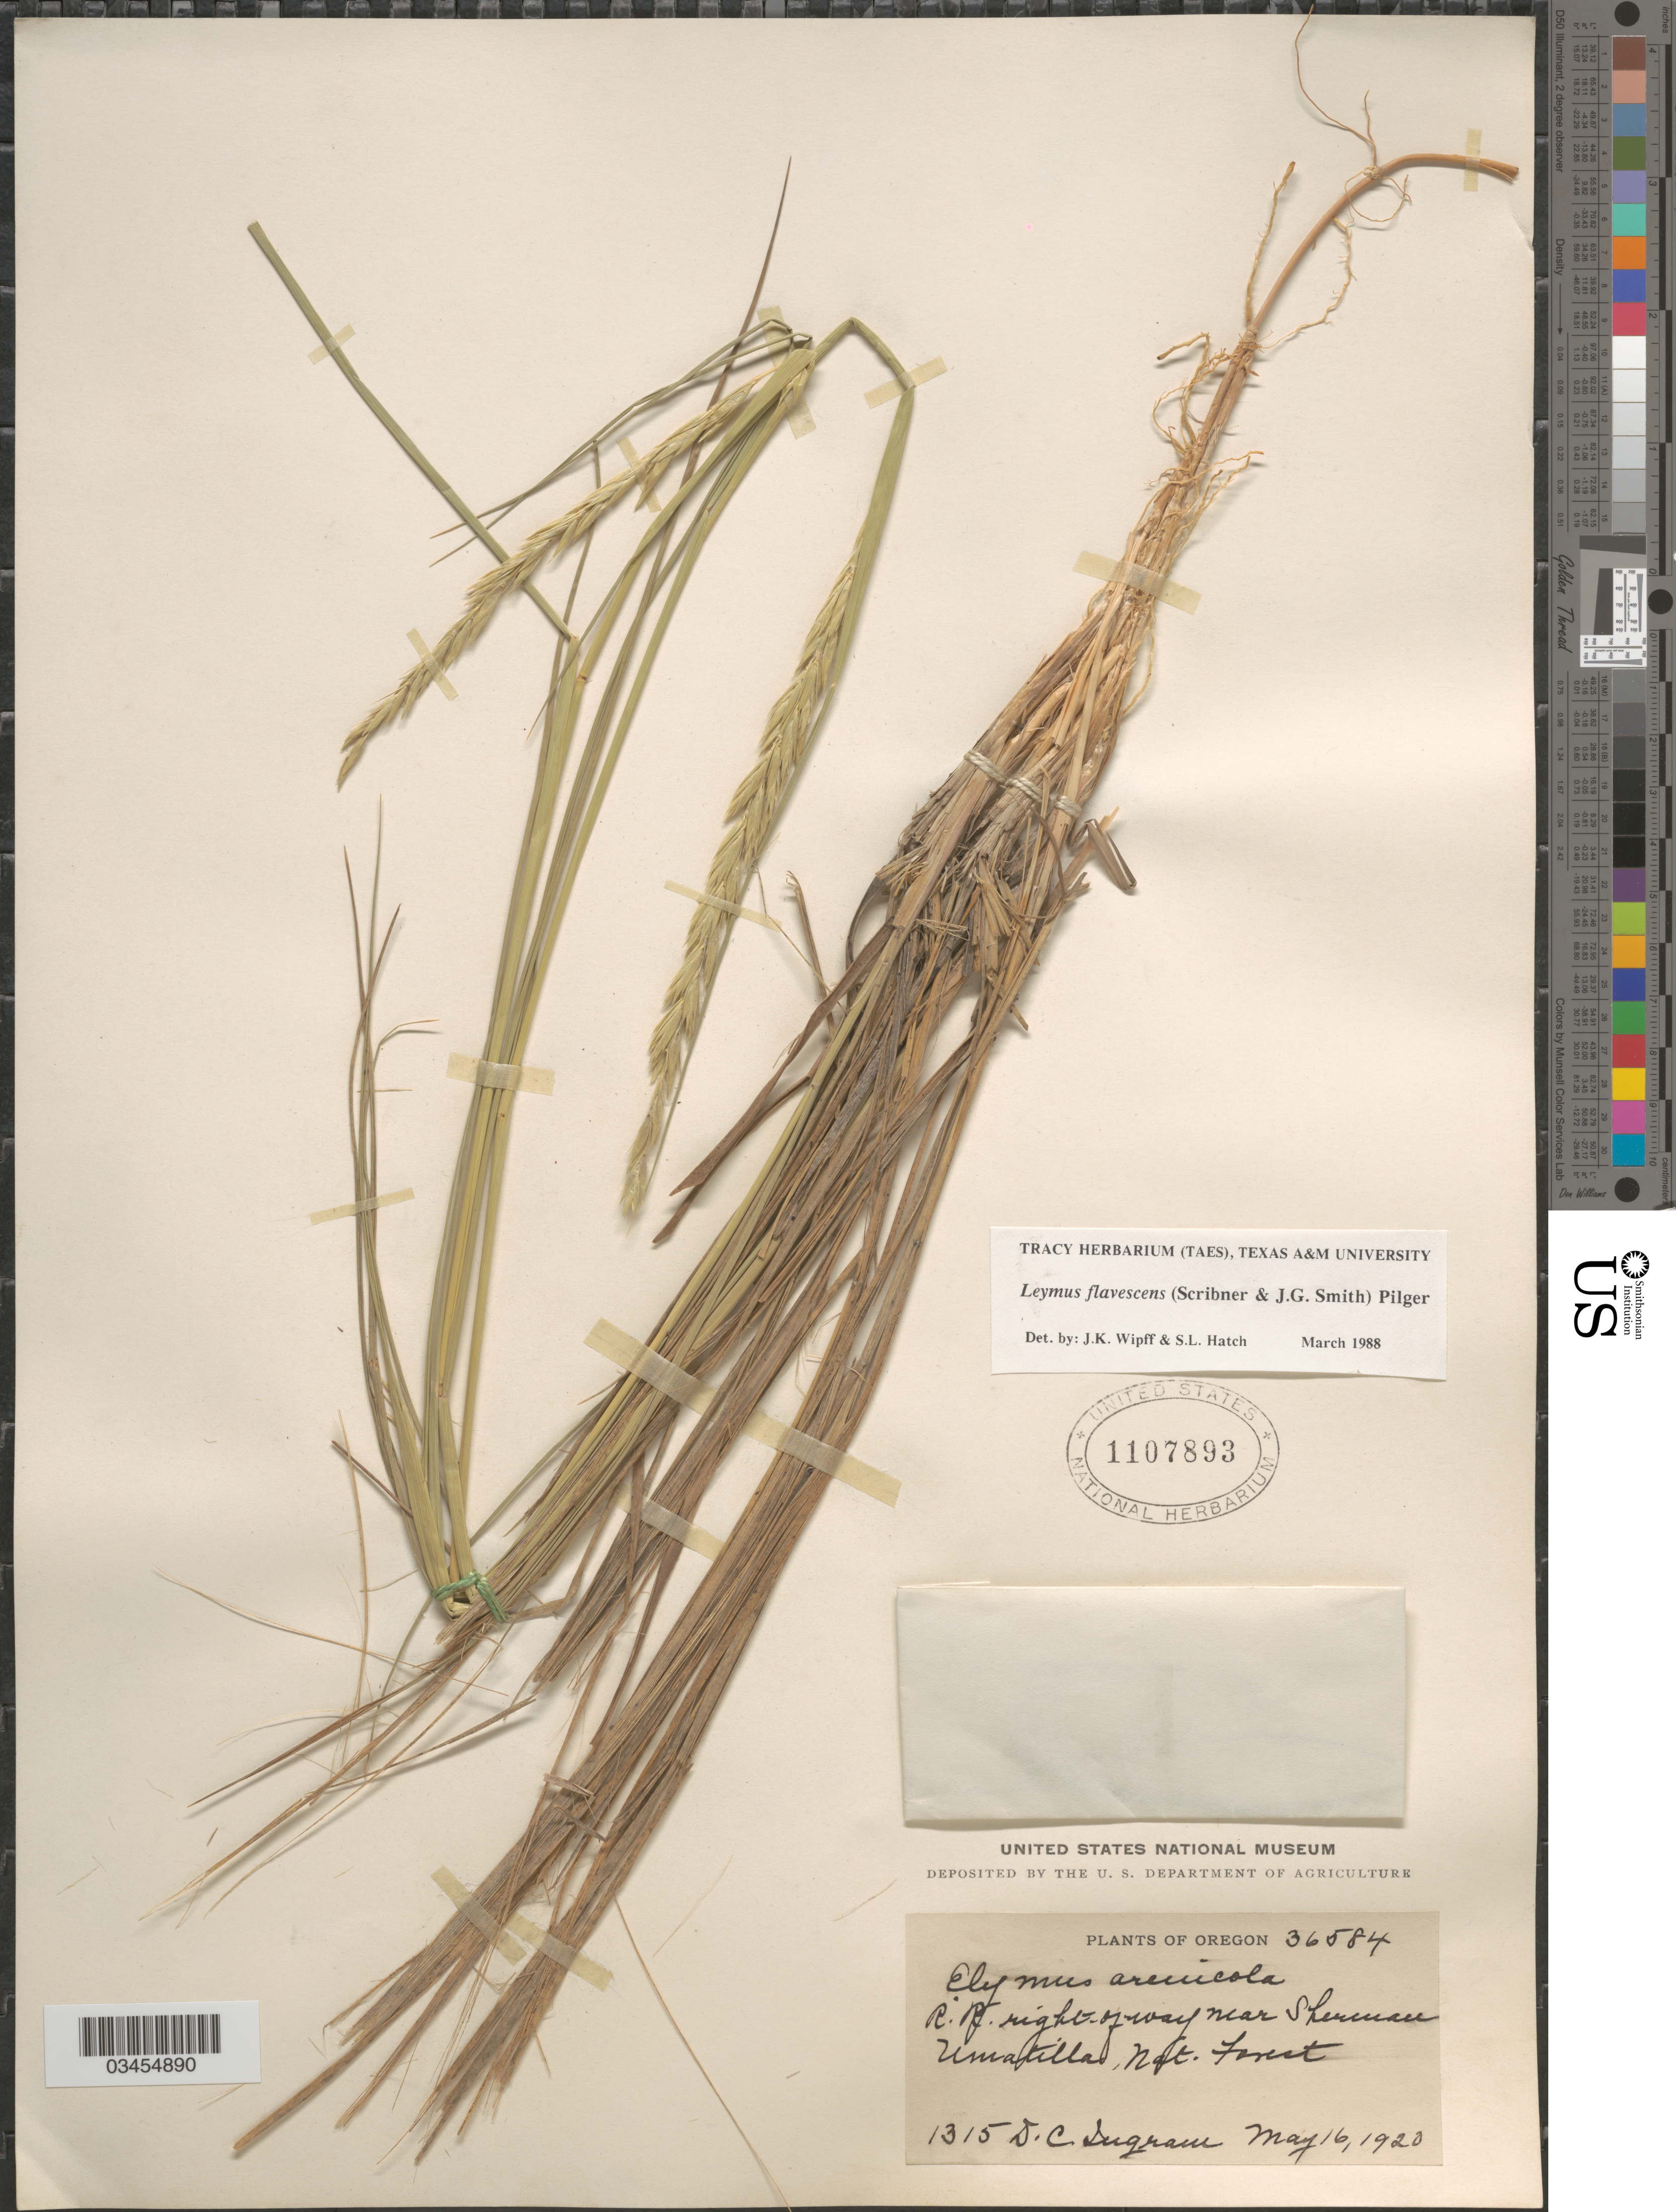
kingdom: Plantae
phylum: Tracheophyta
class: Liliopsida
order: Poales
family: Poaceae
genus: Leymus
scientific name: Leymus flavescens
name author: (Scribn. & J.G. Sm.) Pilg.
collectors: D. Lugram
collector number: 1315/36584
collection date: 1920-05-16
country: United States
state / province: Oregon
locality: R.R. right of way near Sherman Umatilla Nat. Forest.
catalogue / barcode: US 1107893